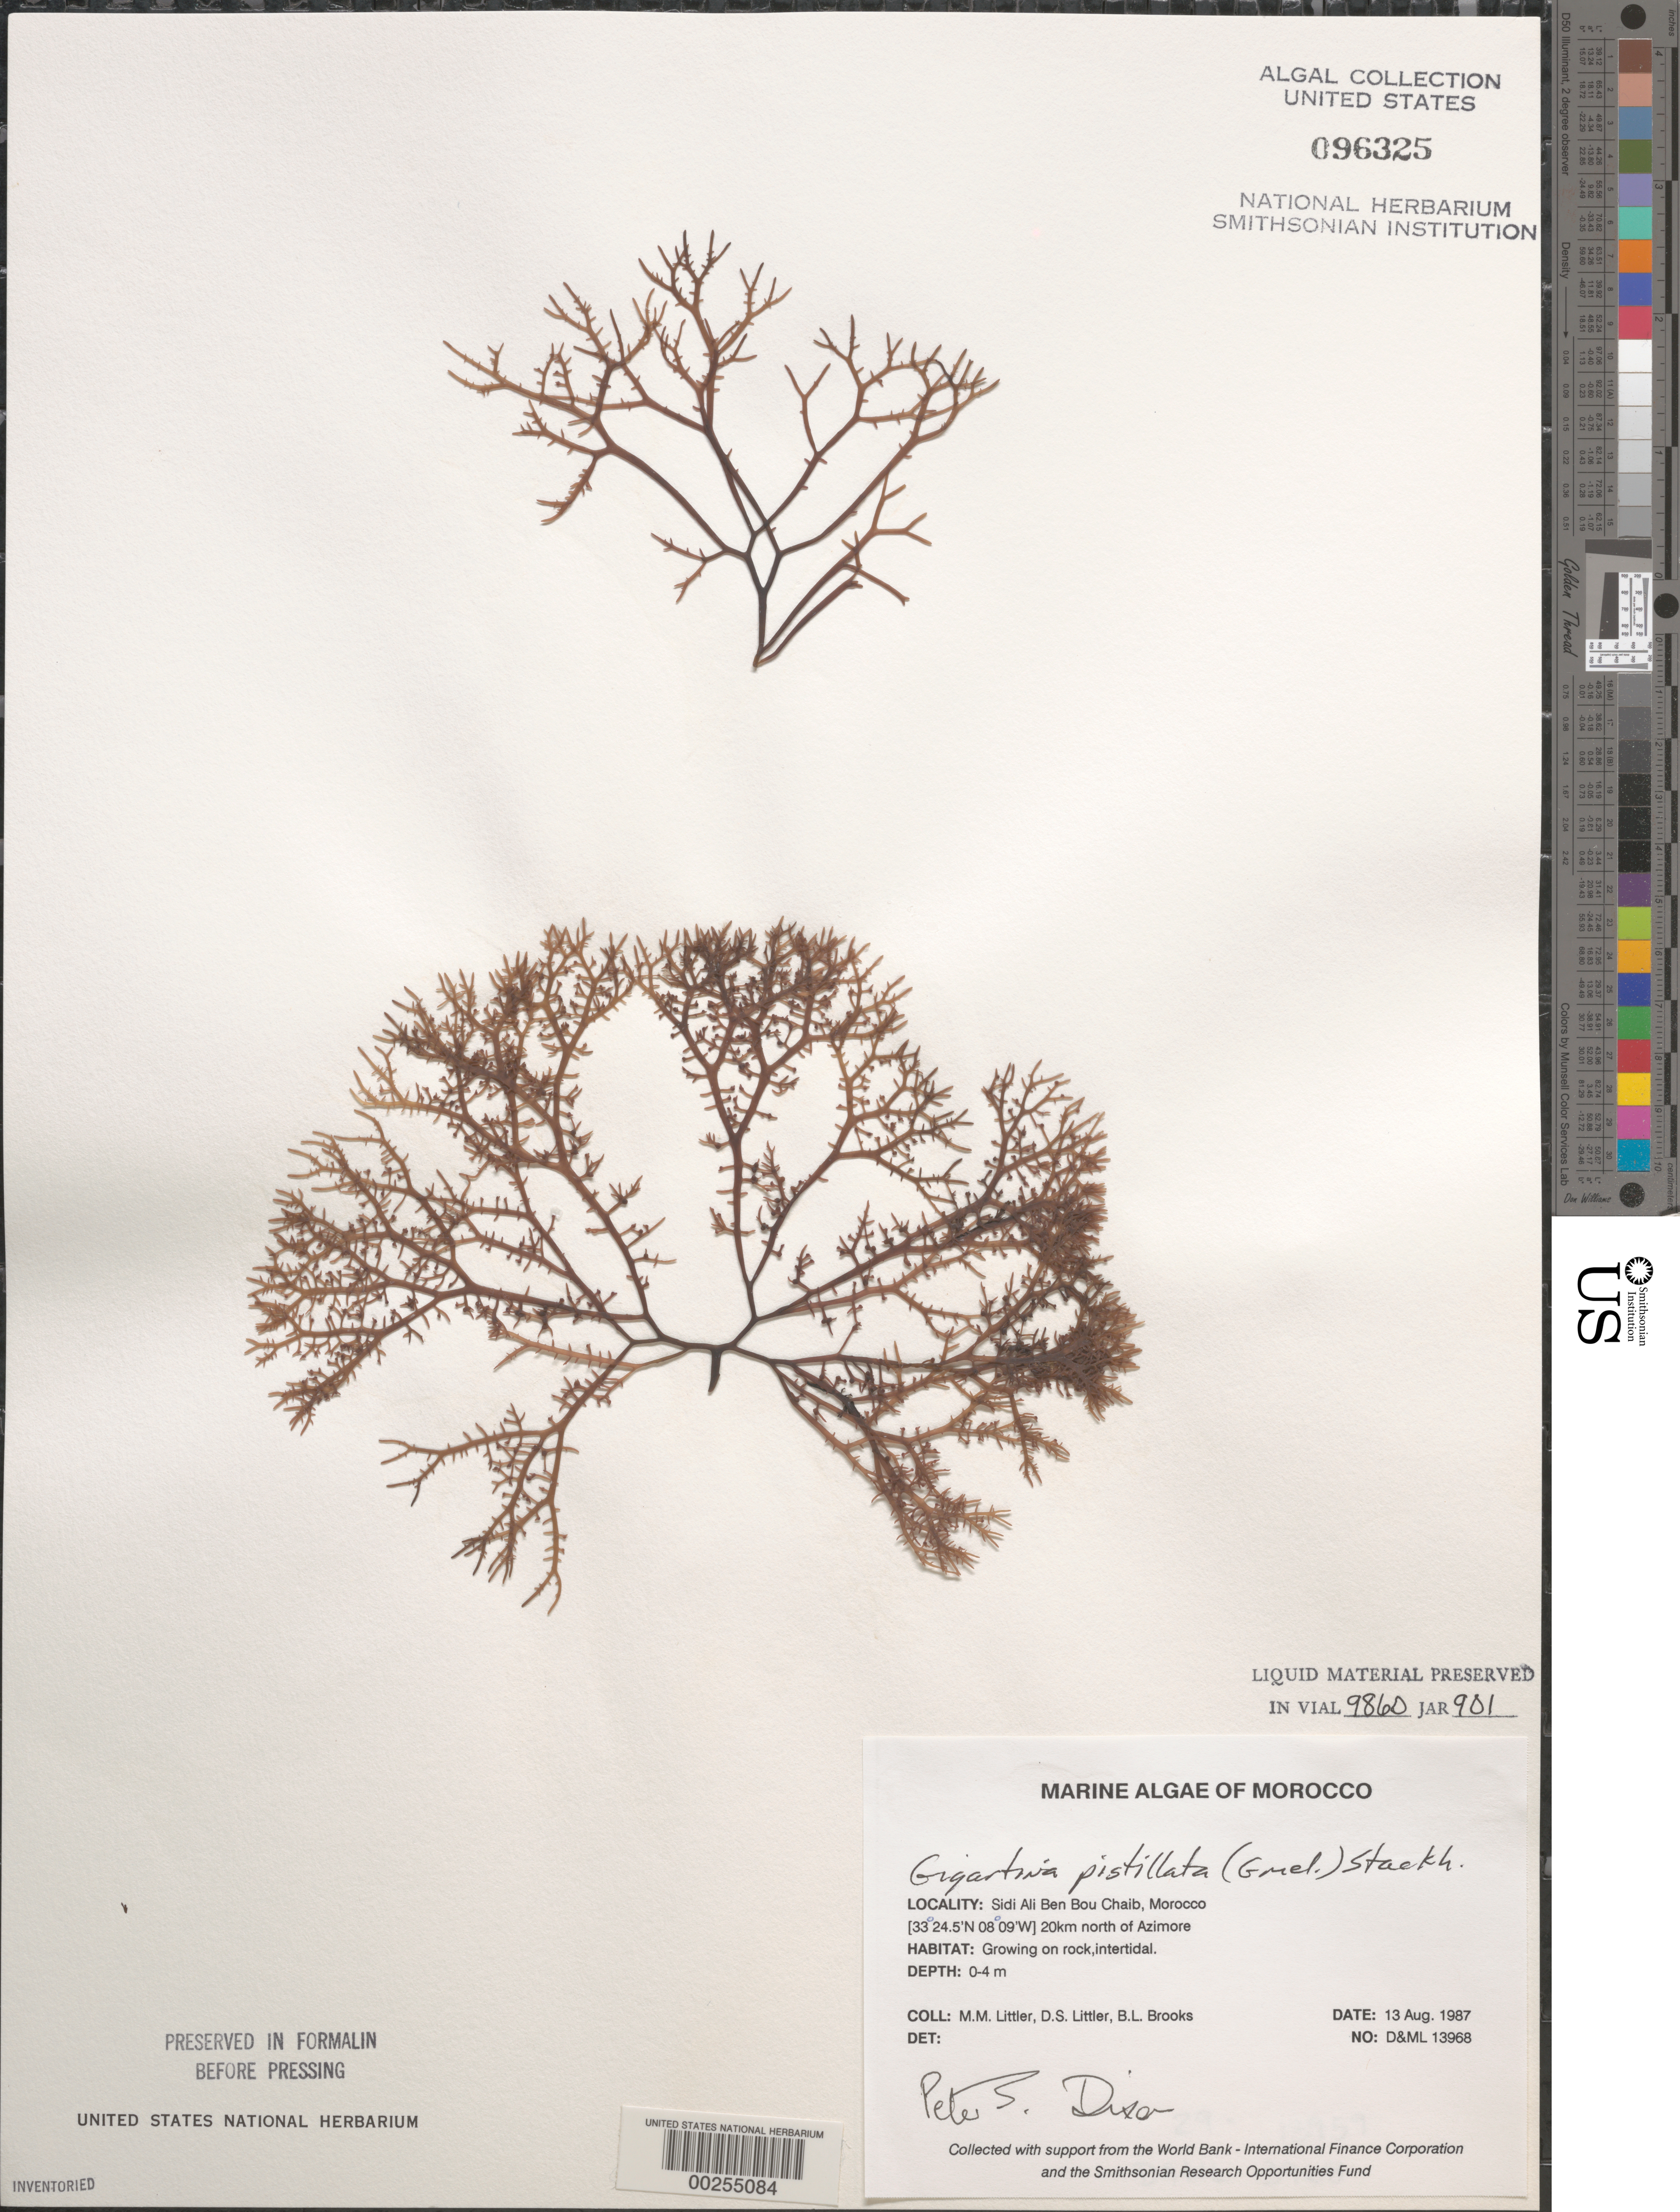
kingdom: Plantae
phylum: Rhodophyta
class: Florideophyceae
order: Gigartinales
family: Gigartinaceae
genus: Gigartina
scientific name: Gigartina pistillata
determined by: Dixon, P. S.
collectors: M. M. Littler, D. S. Littler & B. Brooks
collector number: D&ML 13968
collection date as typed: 13 Aug 1987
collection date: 1987-08-13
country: Morocco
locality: Sidi Ali Ben Bou Chaib, 20 km north of Azimore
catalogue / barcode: US 96325